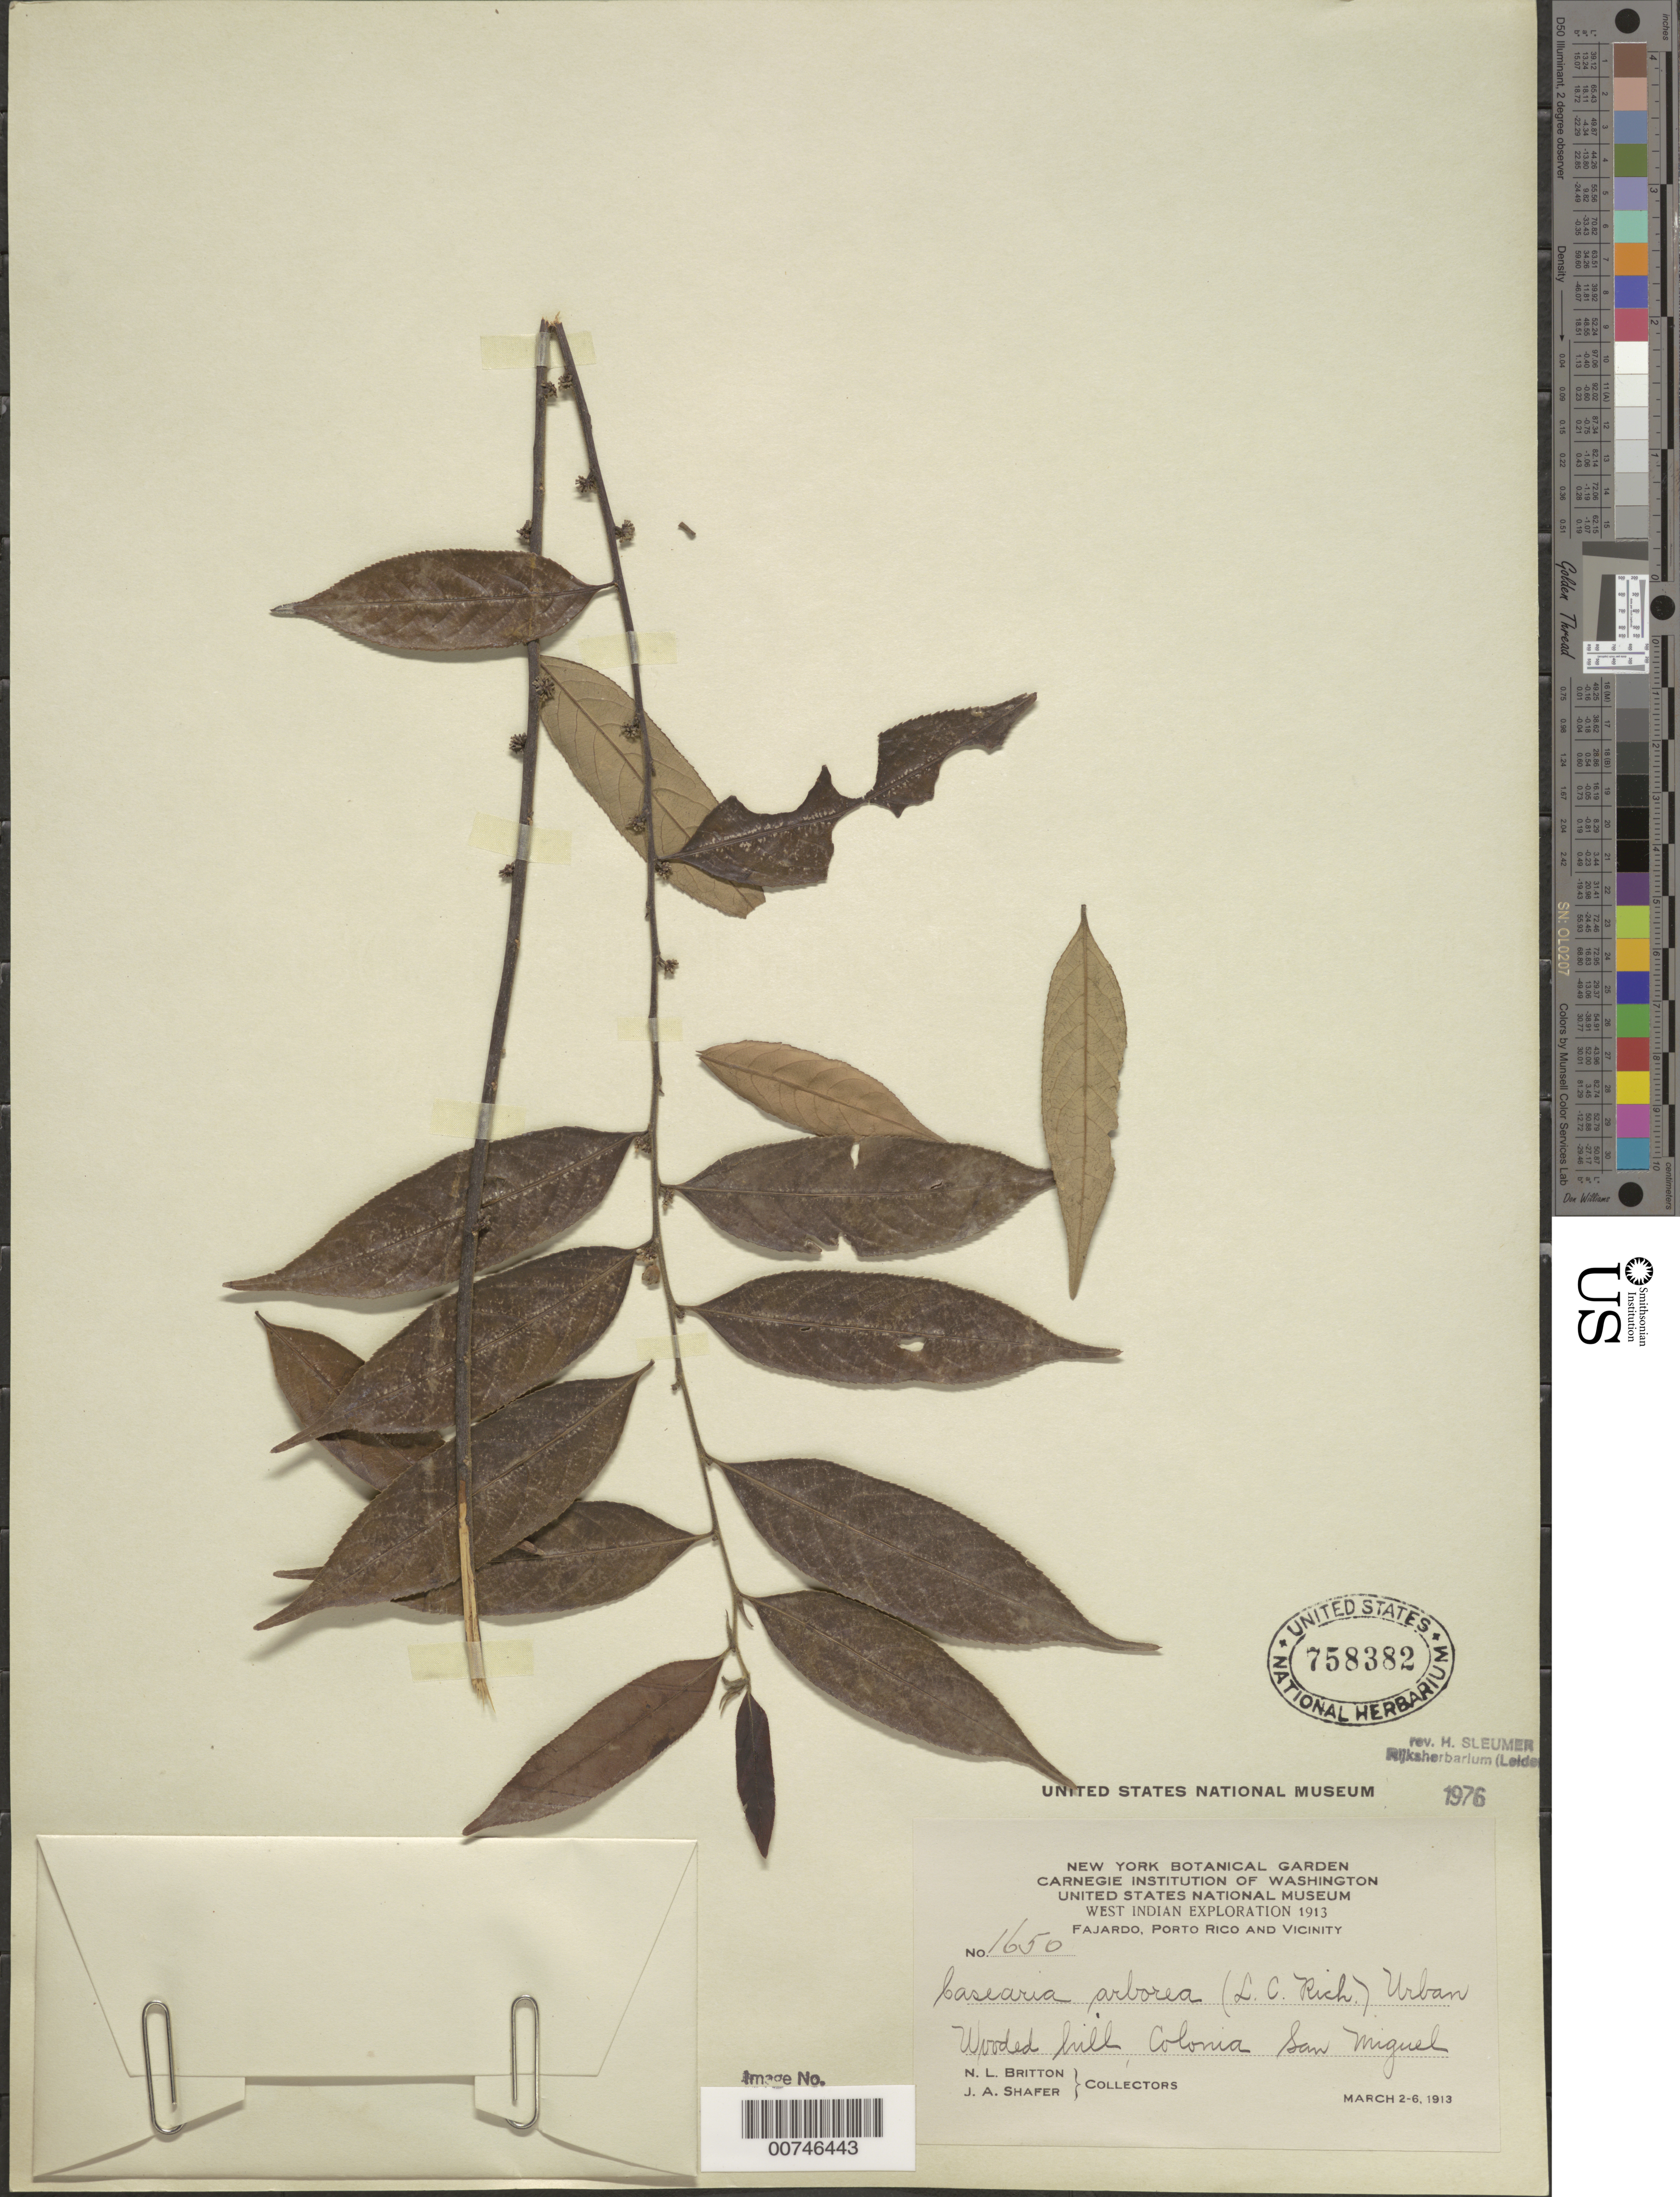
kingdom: Plantae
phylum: Tracheophyta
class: Magnoliopsida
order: Malpighiales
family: Salicaceae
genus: Casearia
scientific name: Casearia arborea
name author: (Rich.) Urb.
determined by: Sleumer, H. O.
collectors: N. Britton & J. A. Shafer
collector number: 1650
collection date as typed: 02 Mar 1913 to 06 Mar 1913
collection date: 1913-03-02/1913-03-06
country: Puerto Rico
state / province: Fajardo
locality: Fajardo, Colonia San Miguel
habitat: Wooded hill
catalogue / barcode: US 758382